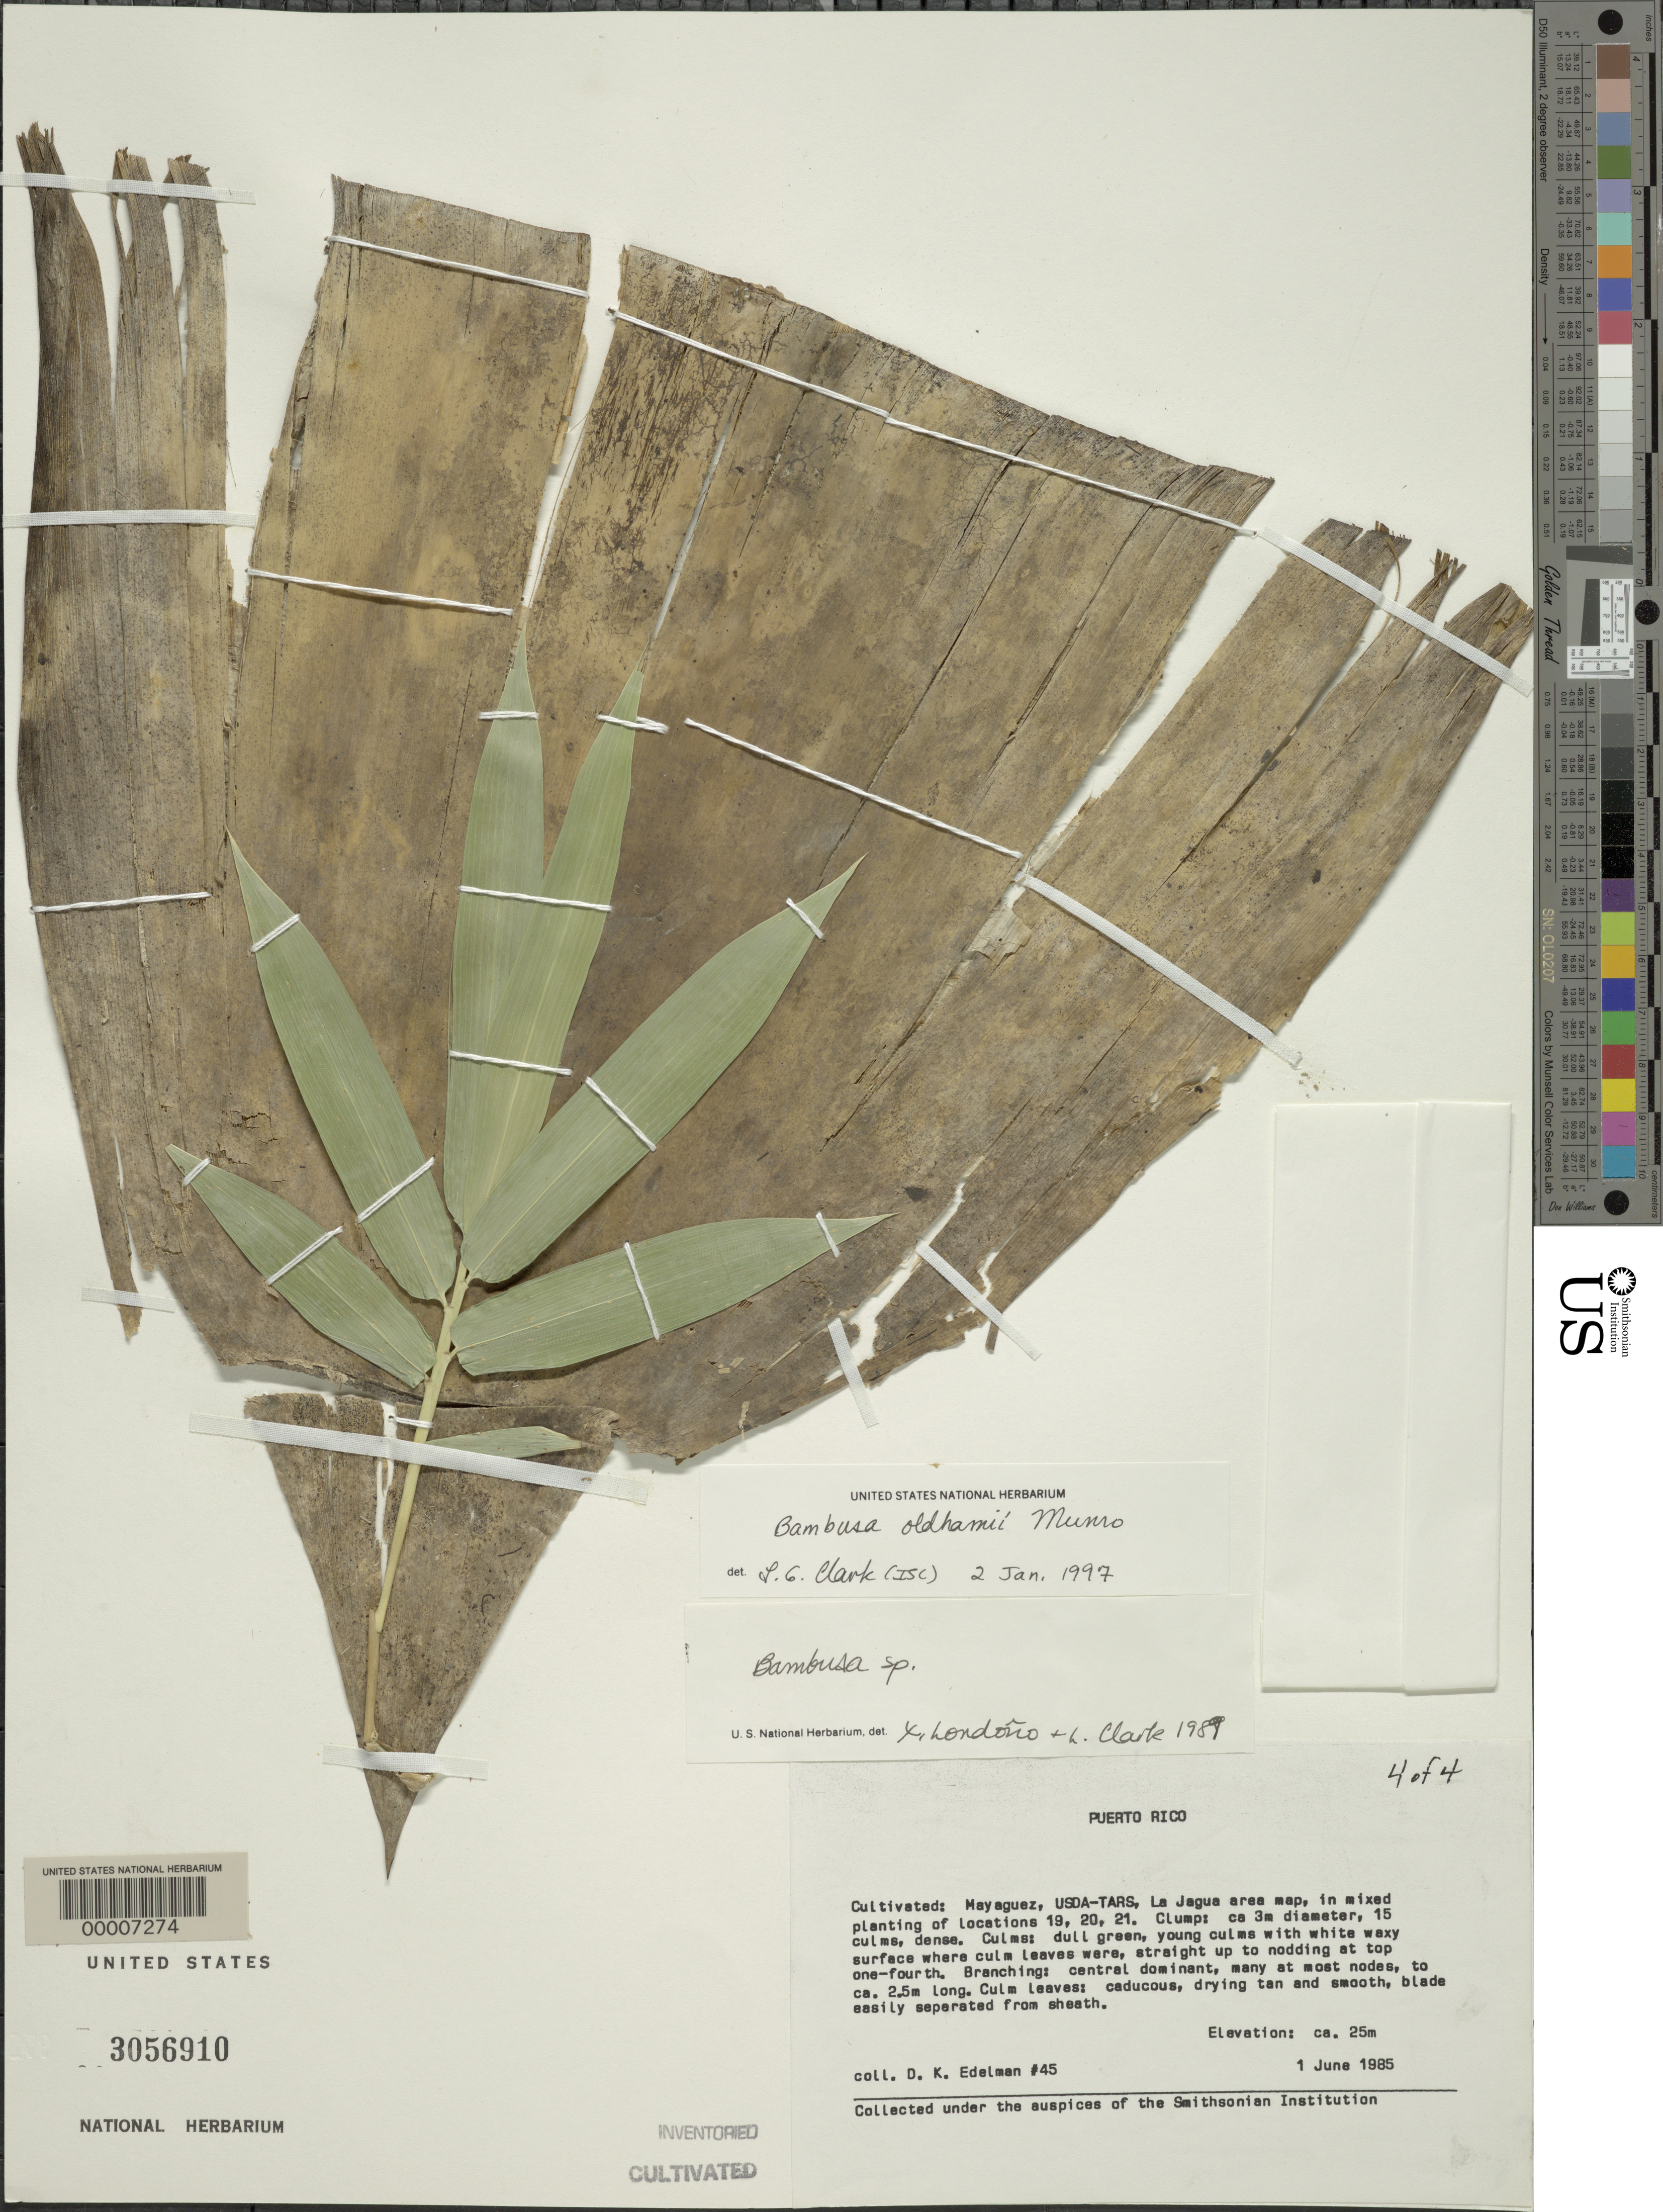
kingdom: Plantae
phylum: Tracheophyta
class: Liliopsida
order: Poales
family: Poaceae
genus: Bambusa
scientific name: Bambusa oldhamii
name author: Munro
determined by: Clark, Lynn G., (ISC), Iowa State University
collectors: D. Edelman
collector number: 45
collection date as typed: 01 Jun 1985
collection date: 1985-06-01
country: Puerto Rico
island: Greater Antilles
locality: Mayaquez, usda-tars, la jagua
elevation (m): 25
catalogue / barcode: US 3056910